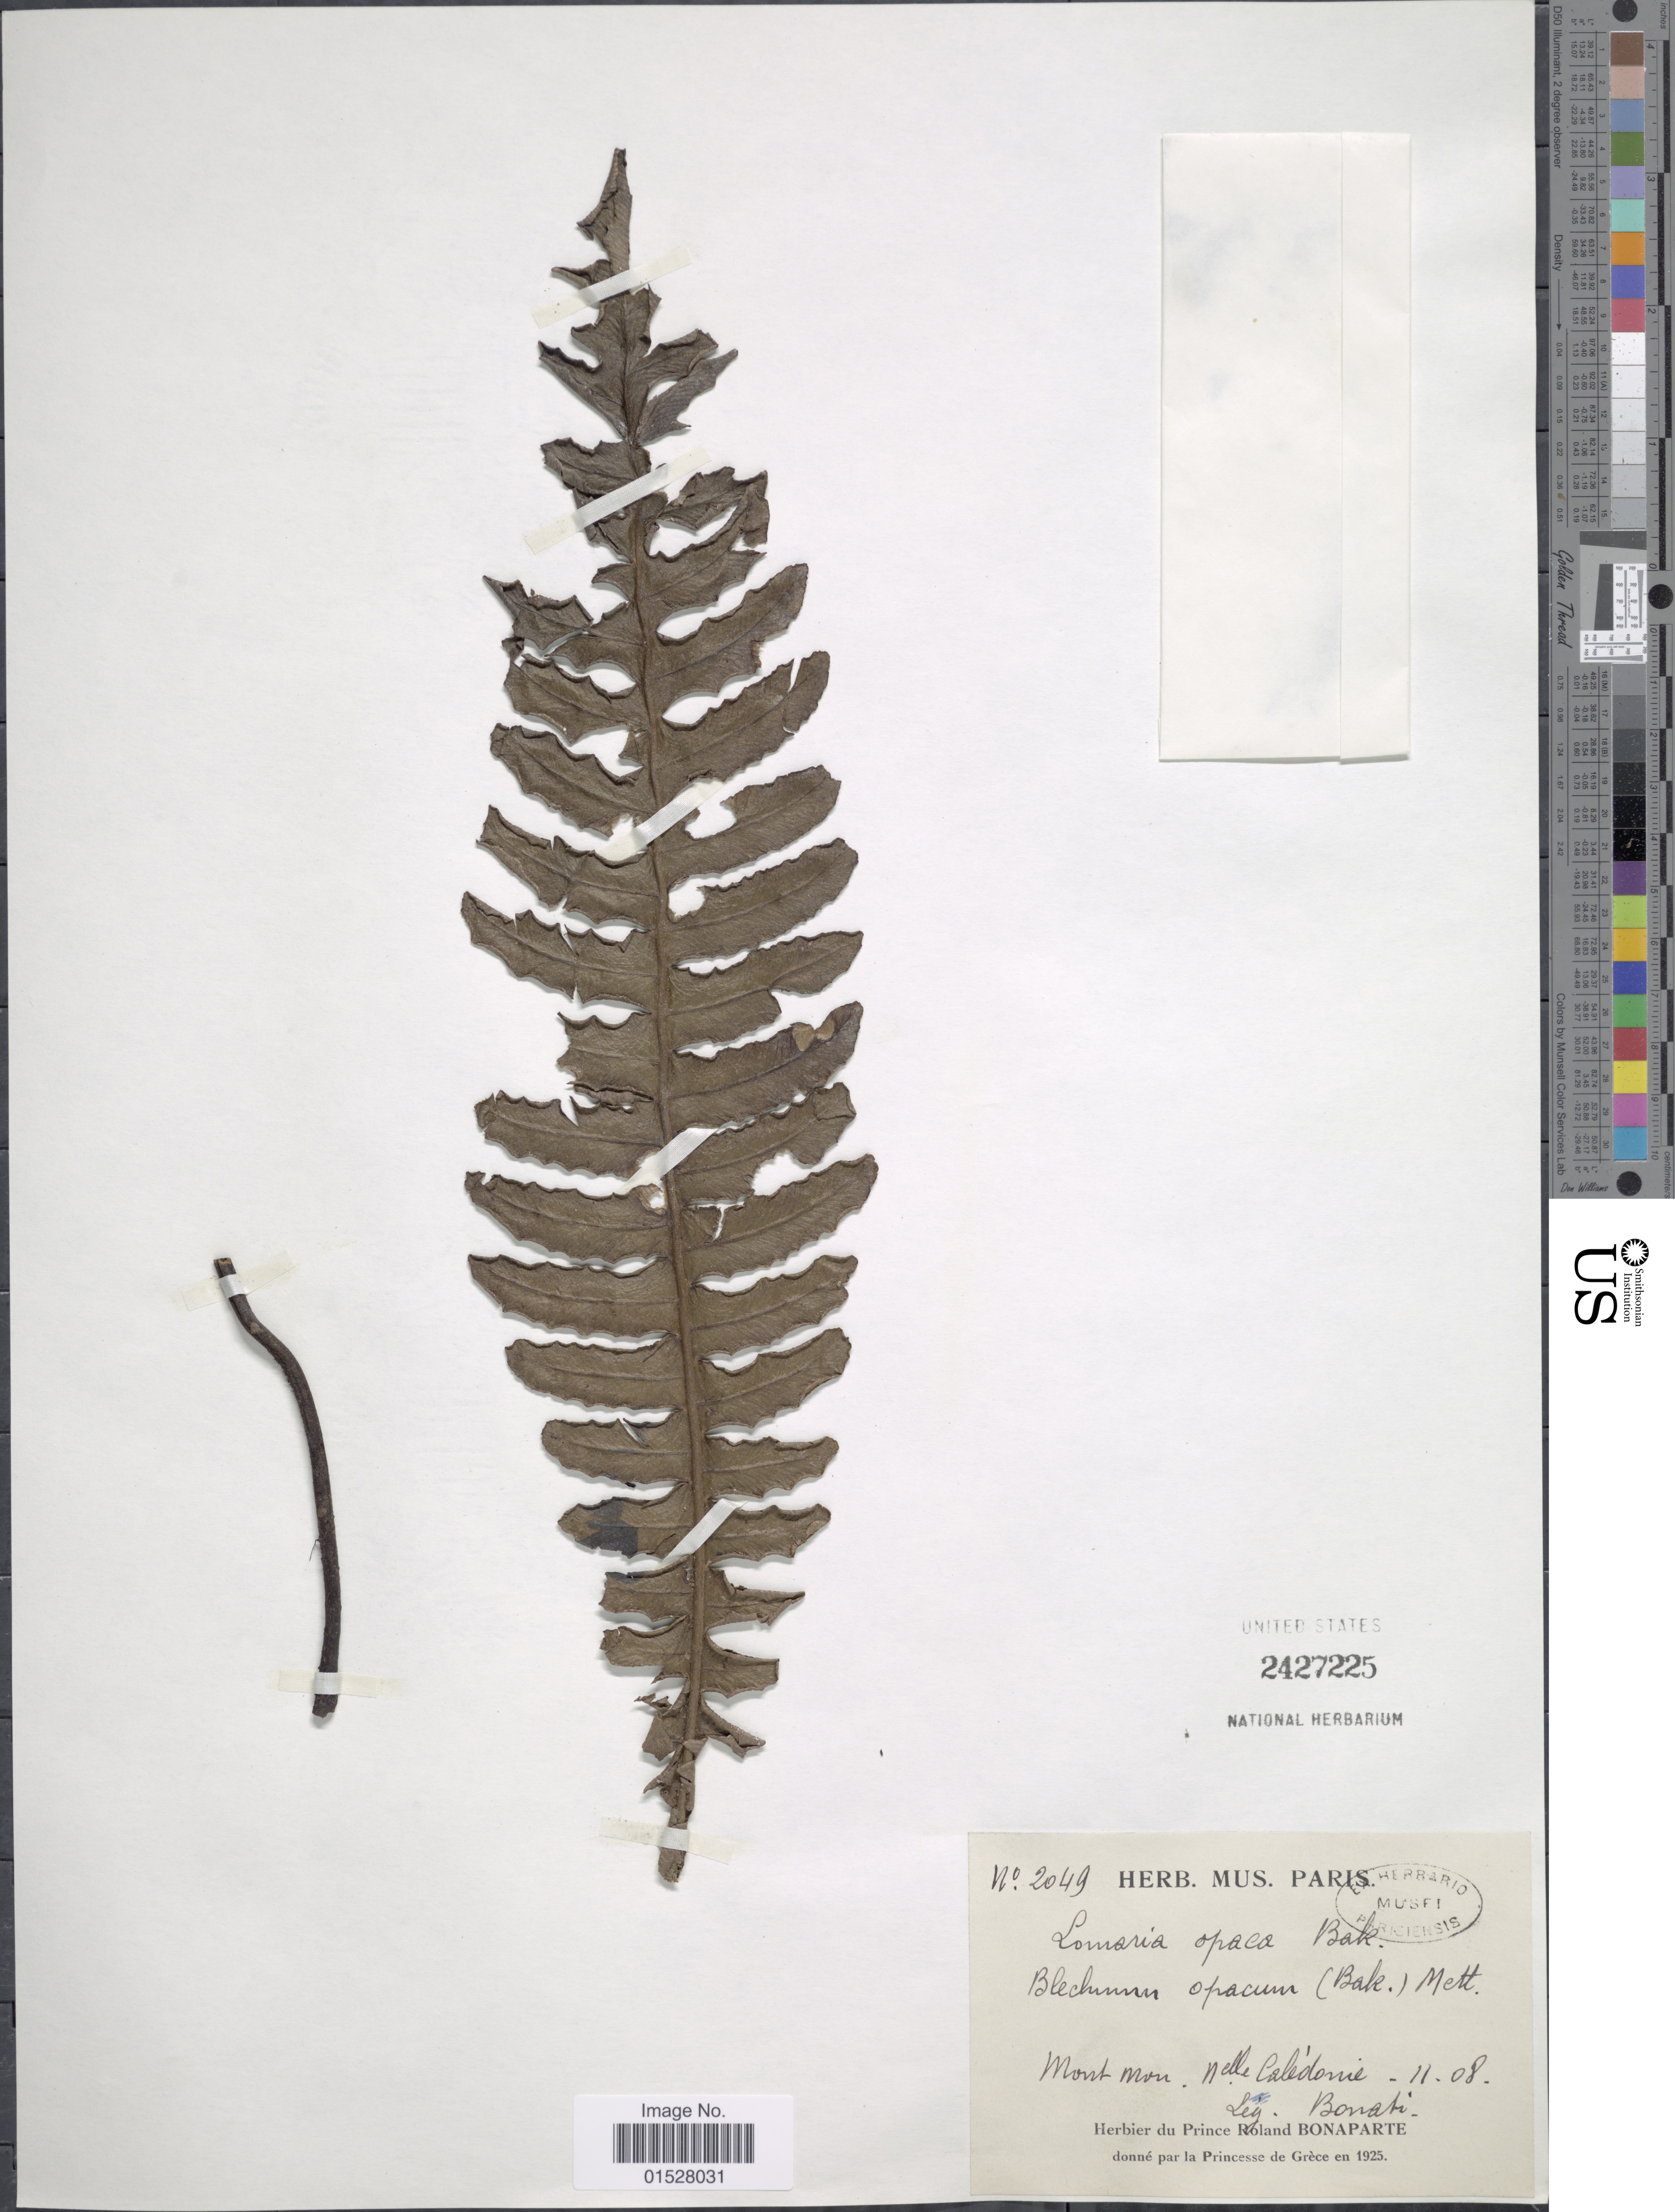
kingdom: Plantae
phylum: Tracheophyta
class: Polypodiopsida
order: Polypodiales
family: Blechnaceae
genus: Cranfillia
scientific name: Cranfillia opaca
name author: (Mett.) Gasper & V.A.O. Dittrich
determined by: Vazquez, R.; Molino, S.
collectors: -. Bonati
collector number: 2049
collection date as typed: Transcribed d/m/y: /11/8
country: New Caledonia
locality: Mont Mou.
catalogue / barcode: US 2427225